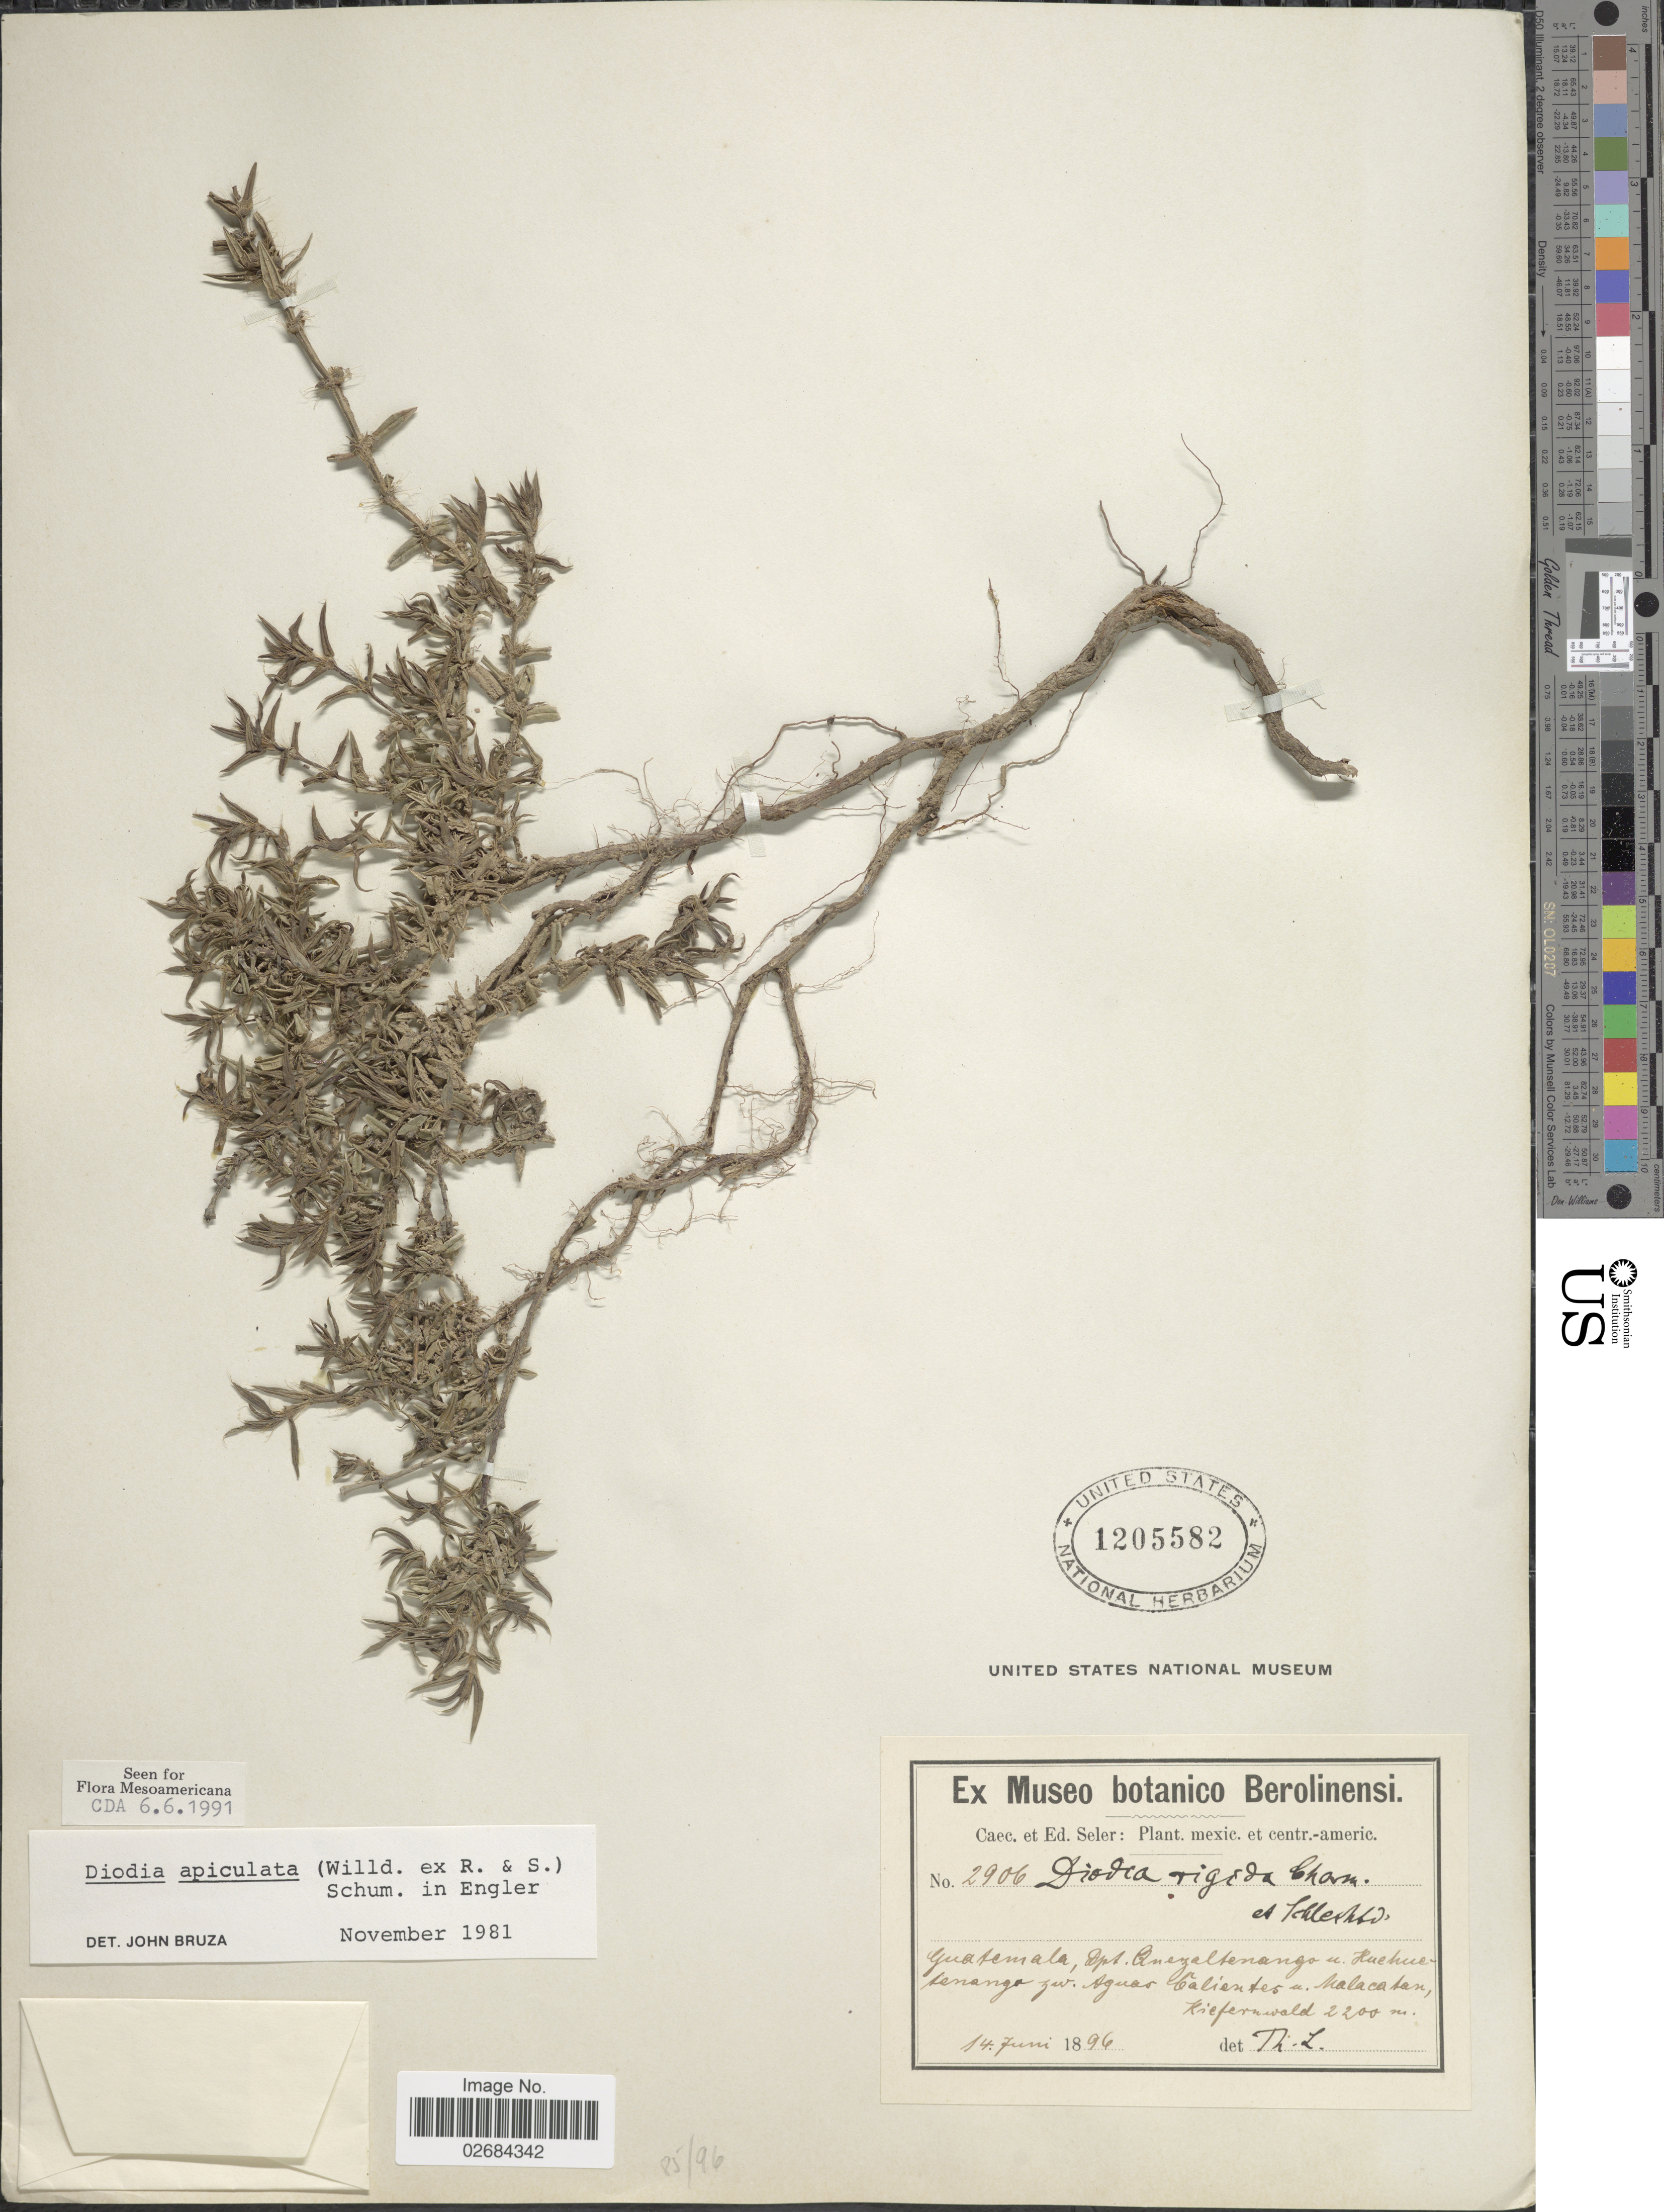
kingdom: Plantae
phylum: Tracheophyta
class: Magnoliopsida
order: Gentianales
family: Rubiaceae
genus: Diodia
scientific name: Diodia apiculata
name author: (Willd. ex Roem. & Schult.) K. Schum.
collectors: ex Caec. et Ed Seler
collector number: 2906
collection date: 1896-06-14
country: Guatemala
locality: Dpt. Quetzaltenango u. Huehuetenango zw. Aguas Calientes u. Malacatan, Kiefernwald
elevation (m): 2200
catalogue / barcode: US 1205582